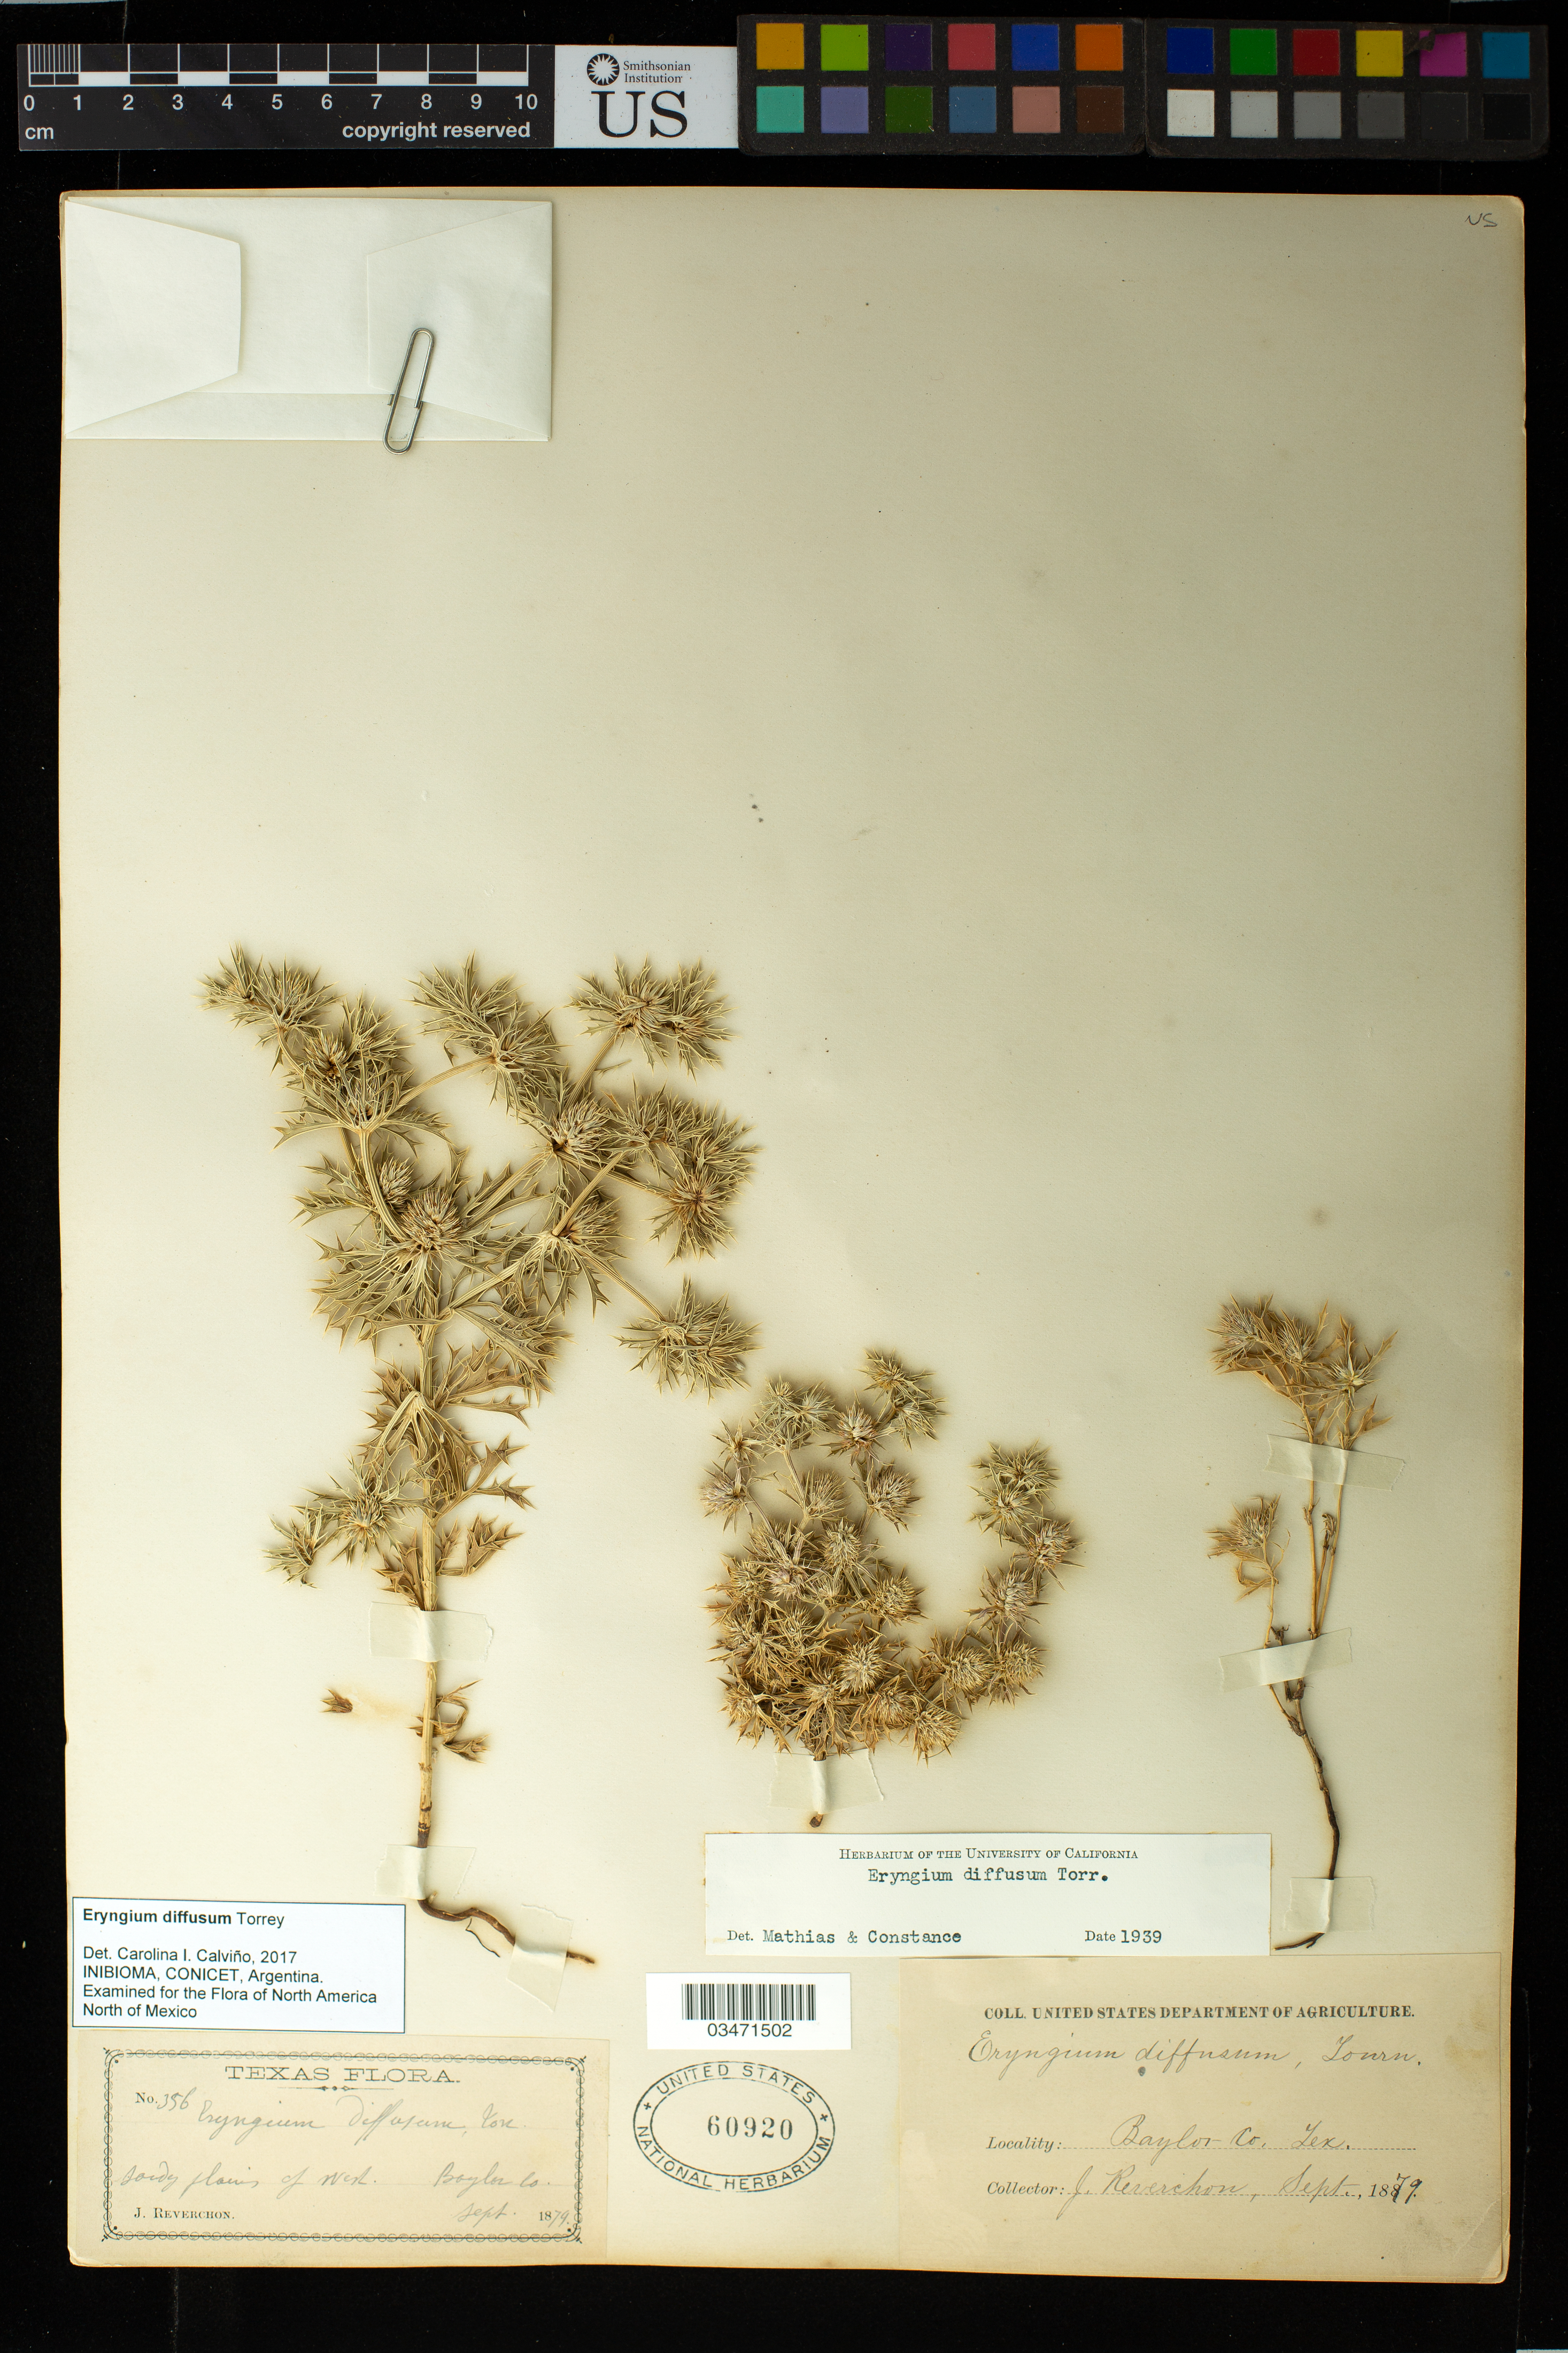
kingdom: Plantae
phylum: Tracheophyta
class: Magnoliopsida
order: Apiales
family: Apiaceae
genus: Eryngium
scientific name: Eryngium diffusum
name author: Torr.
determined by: Calviño, C. I.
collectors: J. Reverchon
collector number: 356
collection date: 1879-09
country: United States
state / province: Texas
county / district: Baylor County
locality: West Baylor Co.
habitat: Sancy plains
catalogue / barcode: US 60920